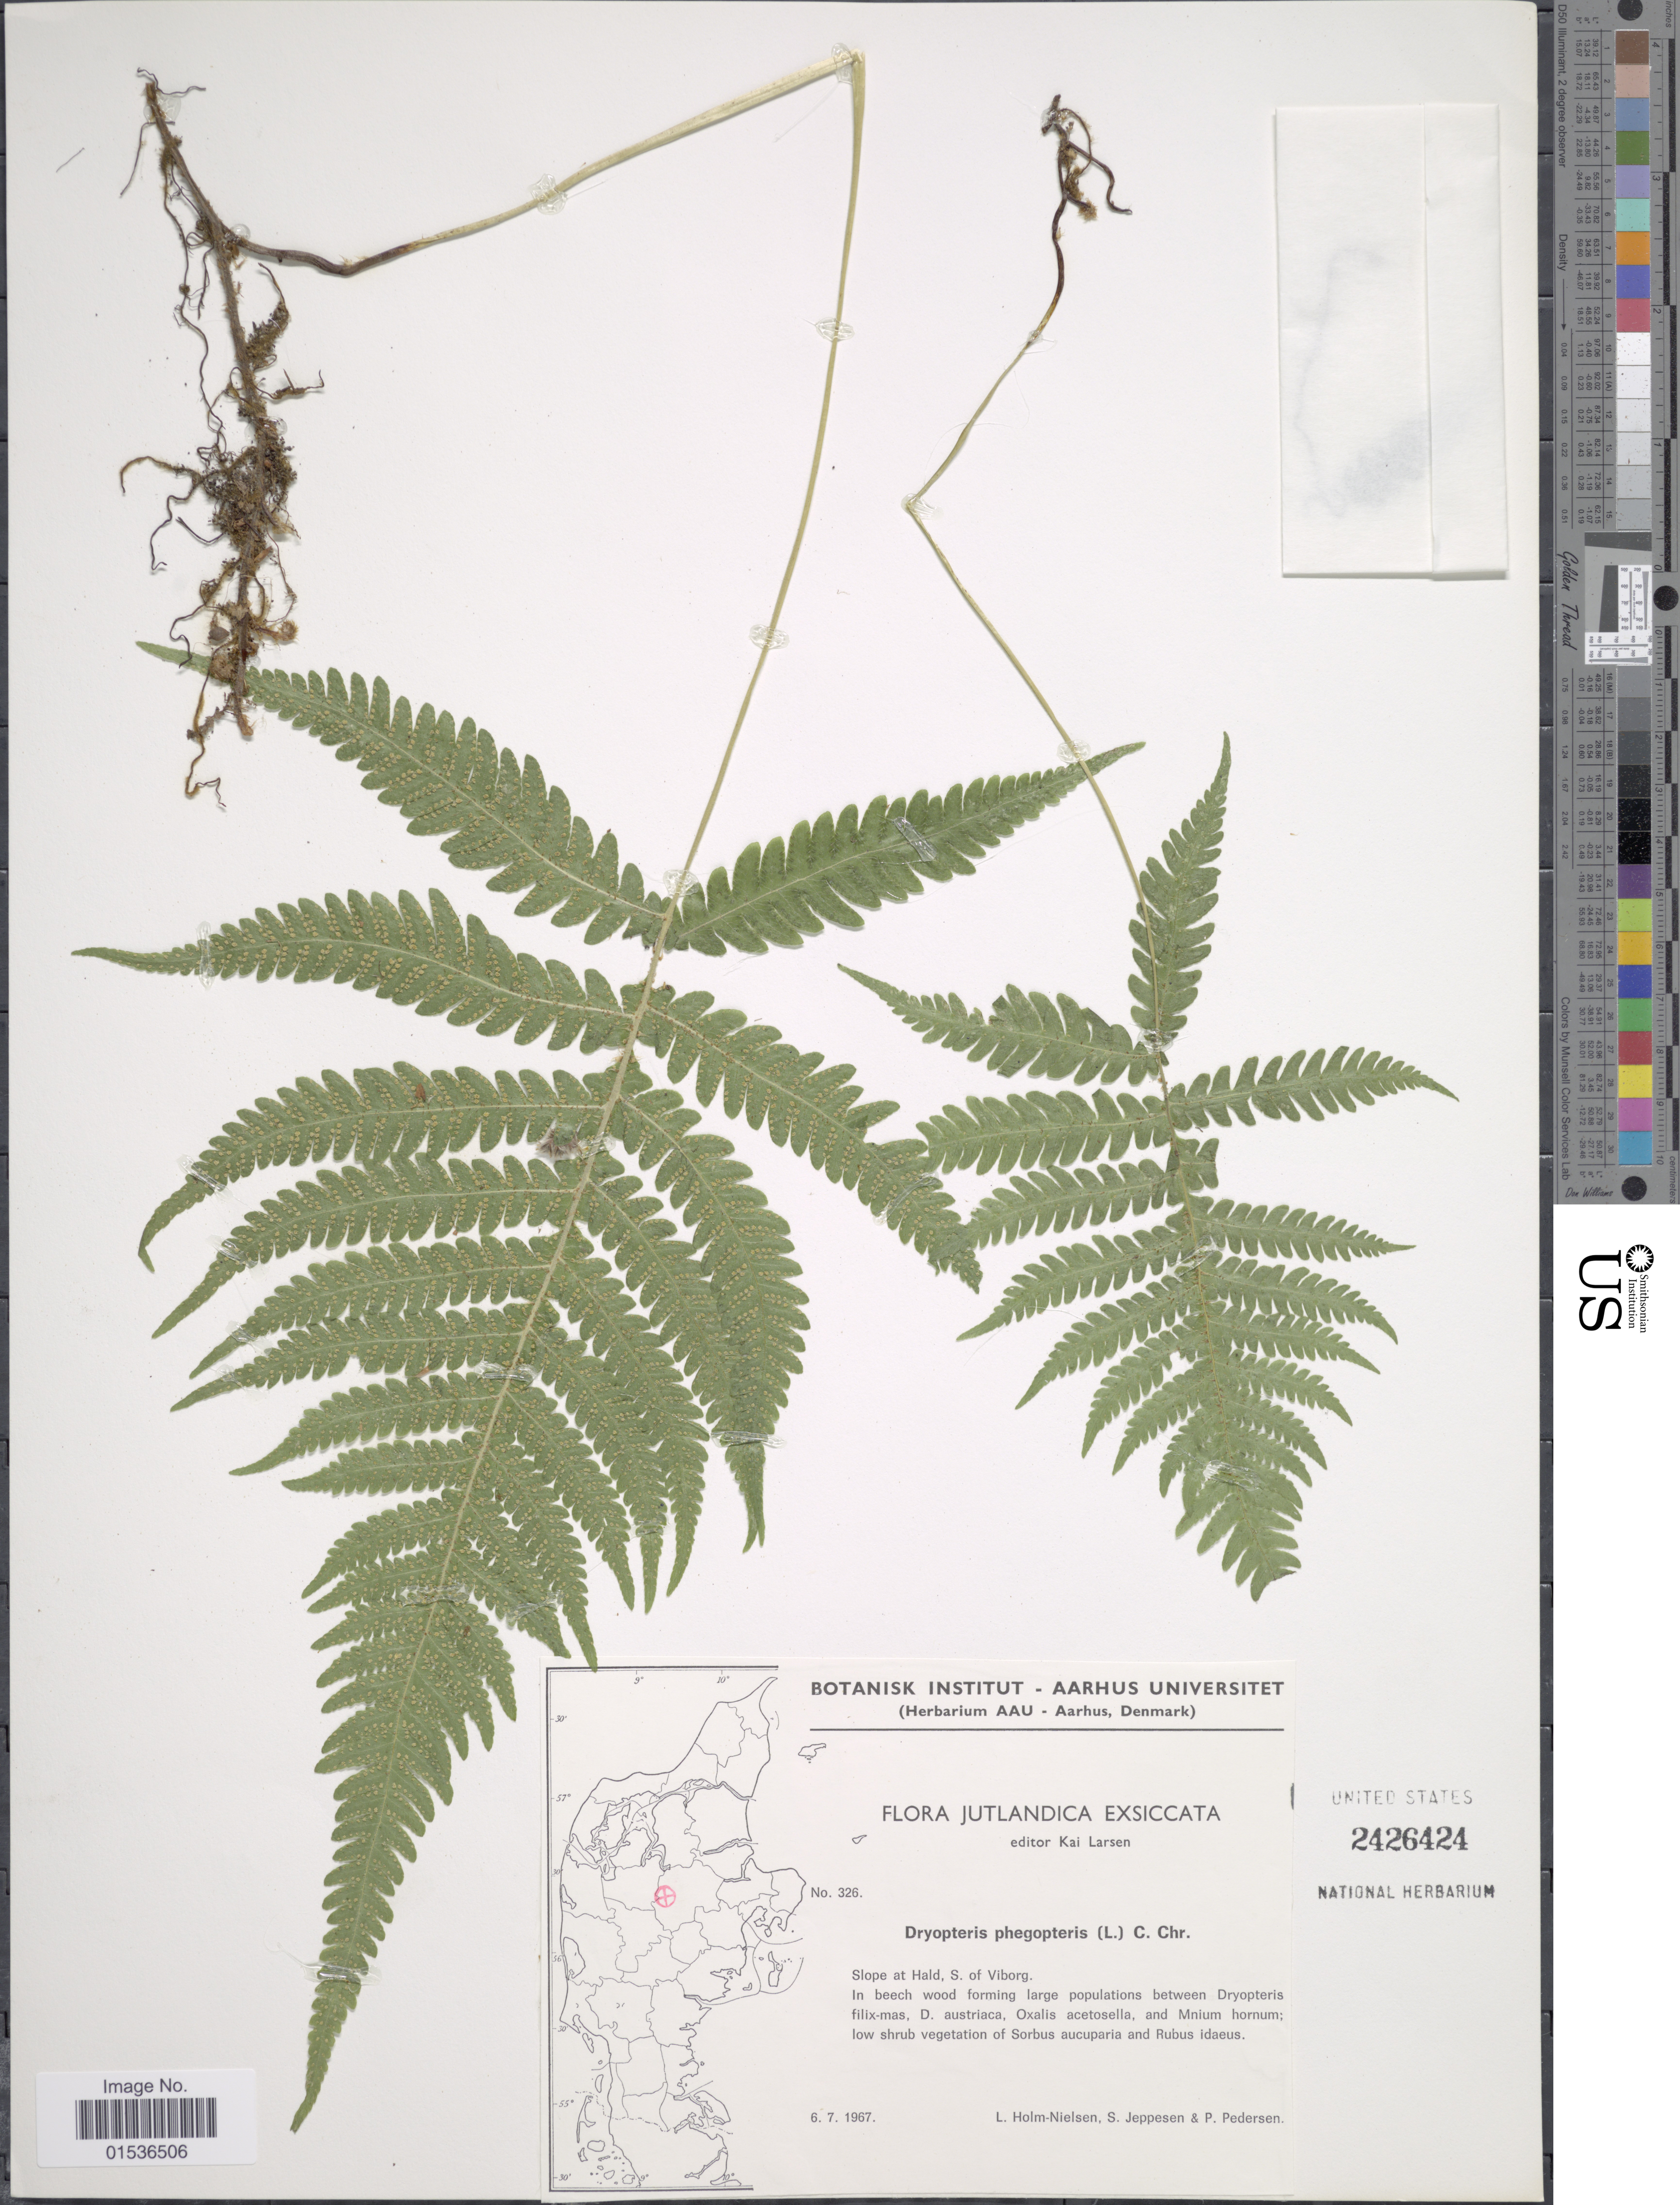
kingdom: Plantae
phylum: Tracheophyta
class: Polypodiopsida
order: Polypodiales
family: Thelypteridaceae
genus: Phegopteris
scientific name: Phegopteris connectilis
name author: (Michx.) Watt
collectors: L. B. Holm-Nielsen, S. Jeppesen & P. Pedersen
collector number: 326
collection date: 1967-07-06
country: Denmark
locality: Jutlandica. Slope at Hald, S. of Viborg.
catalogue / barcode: US 2426424